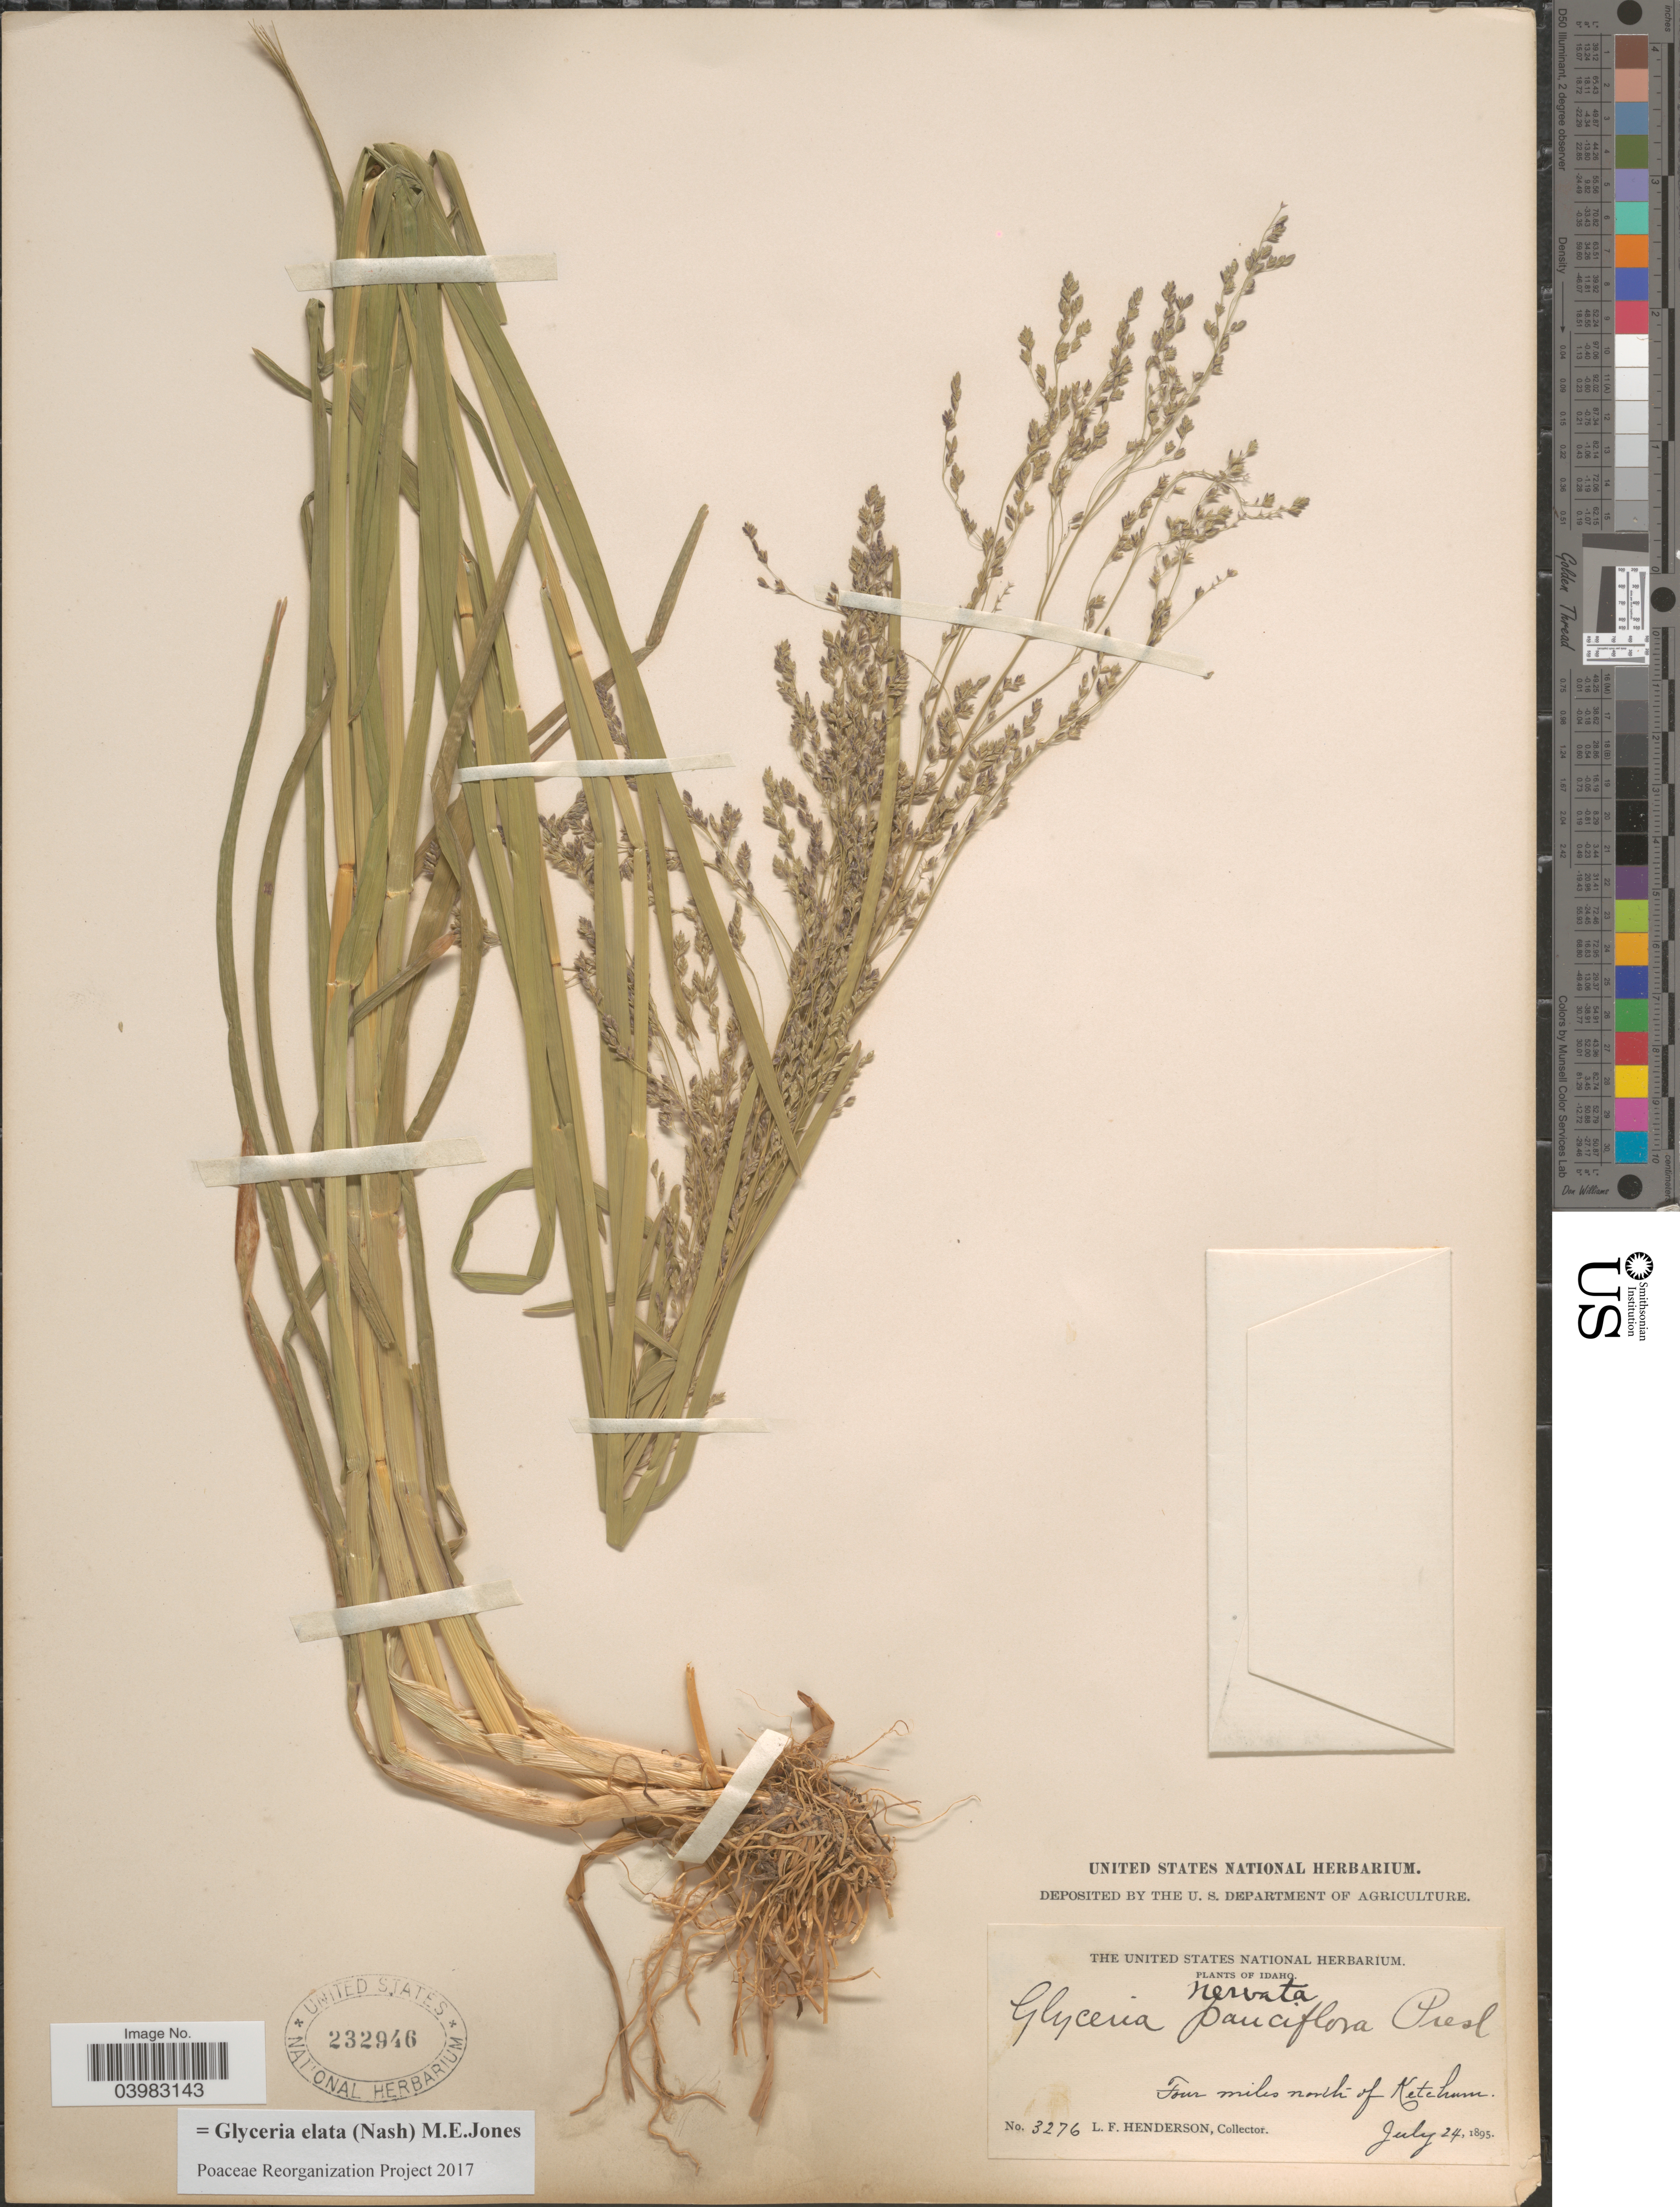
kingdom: Plantae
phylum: Tracheophyta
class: Liliopsida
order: Poales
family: Poaceae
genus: Glyceria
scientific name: Glyceria elata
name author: (Nash) M.E. Jones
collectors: L. Henderson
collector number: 3276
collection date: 1895-07-24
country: United States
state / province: Idaho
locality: Four miles north of Ketchum.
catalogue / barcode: US 232946